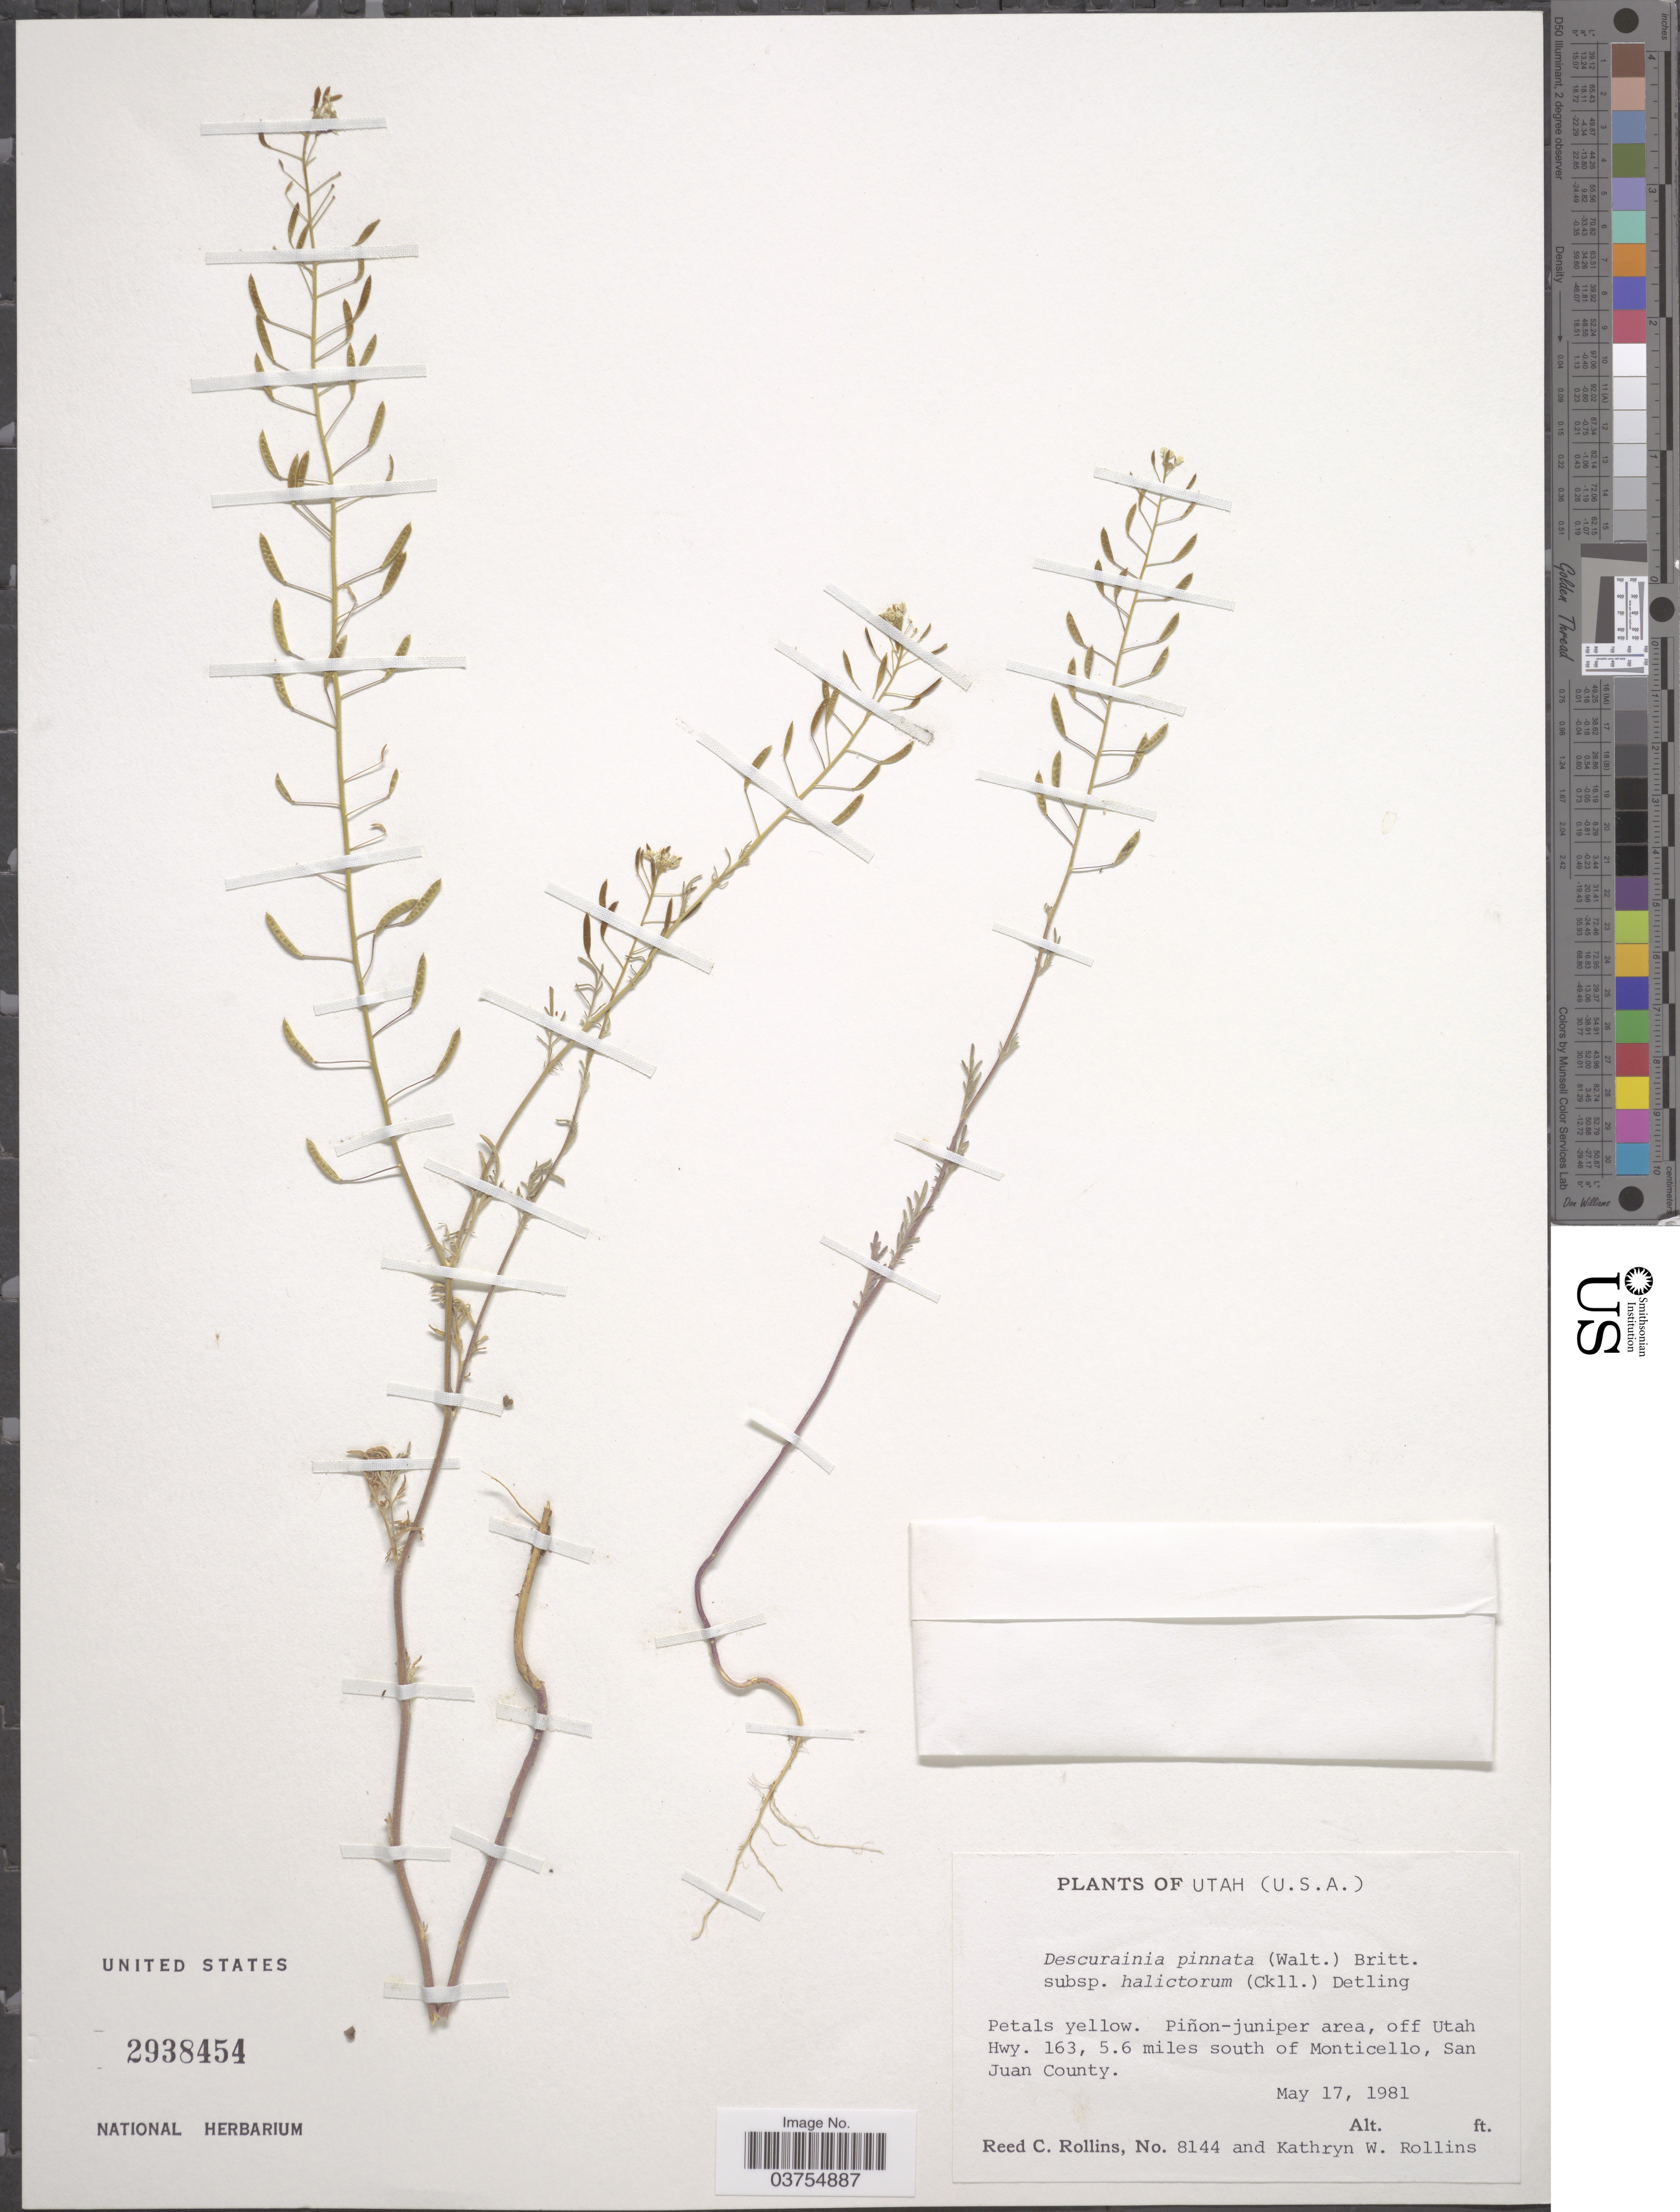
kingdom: Plantae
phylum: Tracheophyta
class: Magnoliopsida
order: Brassicales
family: Brassicaceae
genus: Descurainia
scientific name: Descurainia pinnata subsp. halictorum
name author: (Cockerell) Detling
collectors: R. C. Rollins & K. W. Rollins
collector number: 8144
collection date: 1981-05-17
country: United States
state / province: Utah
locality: Off Utah Hwy. 163, 5.6 miles south of Monticello, San Juan County.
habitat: pinon-juniper area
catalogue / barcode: US 2938454